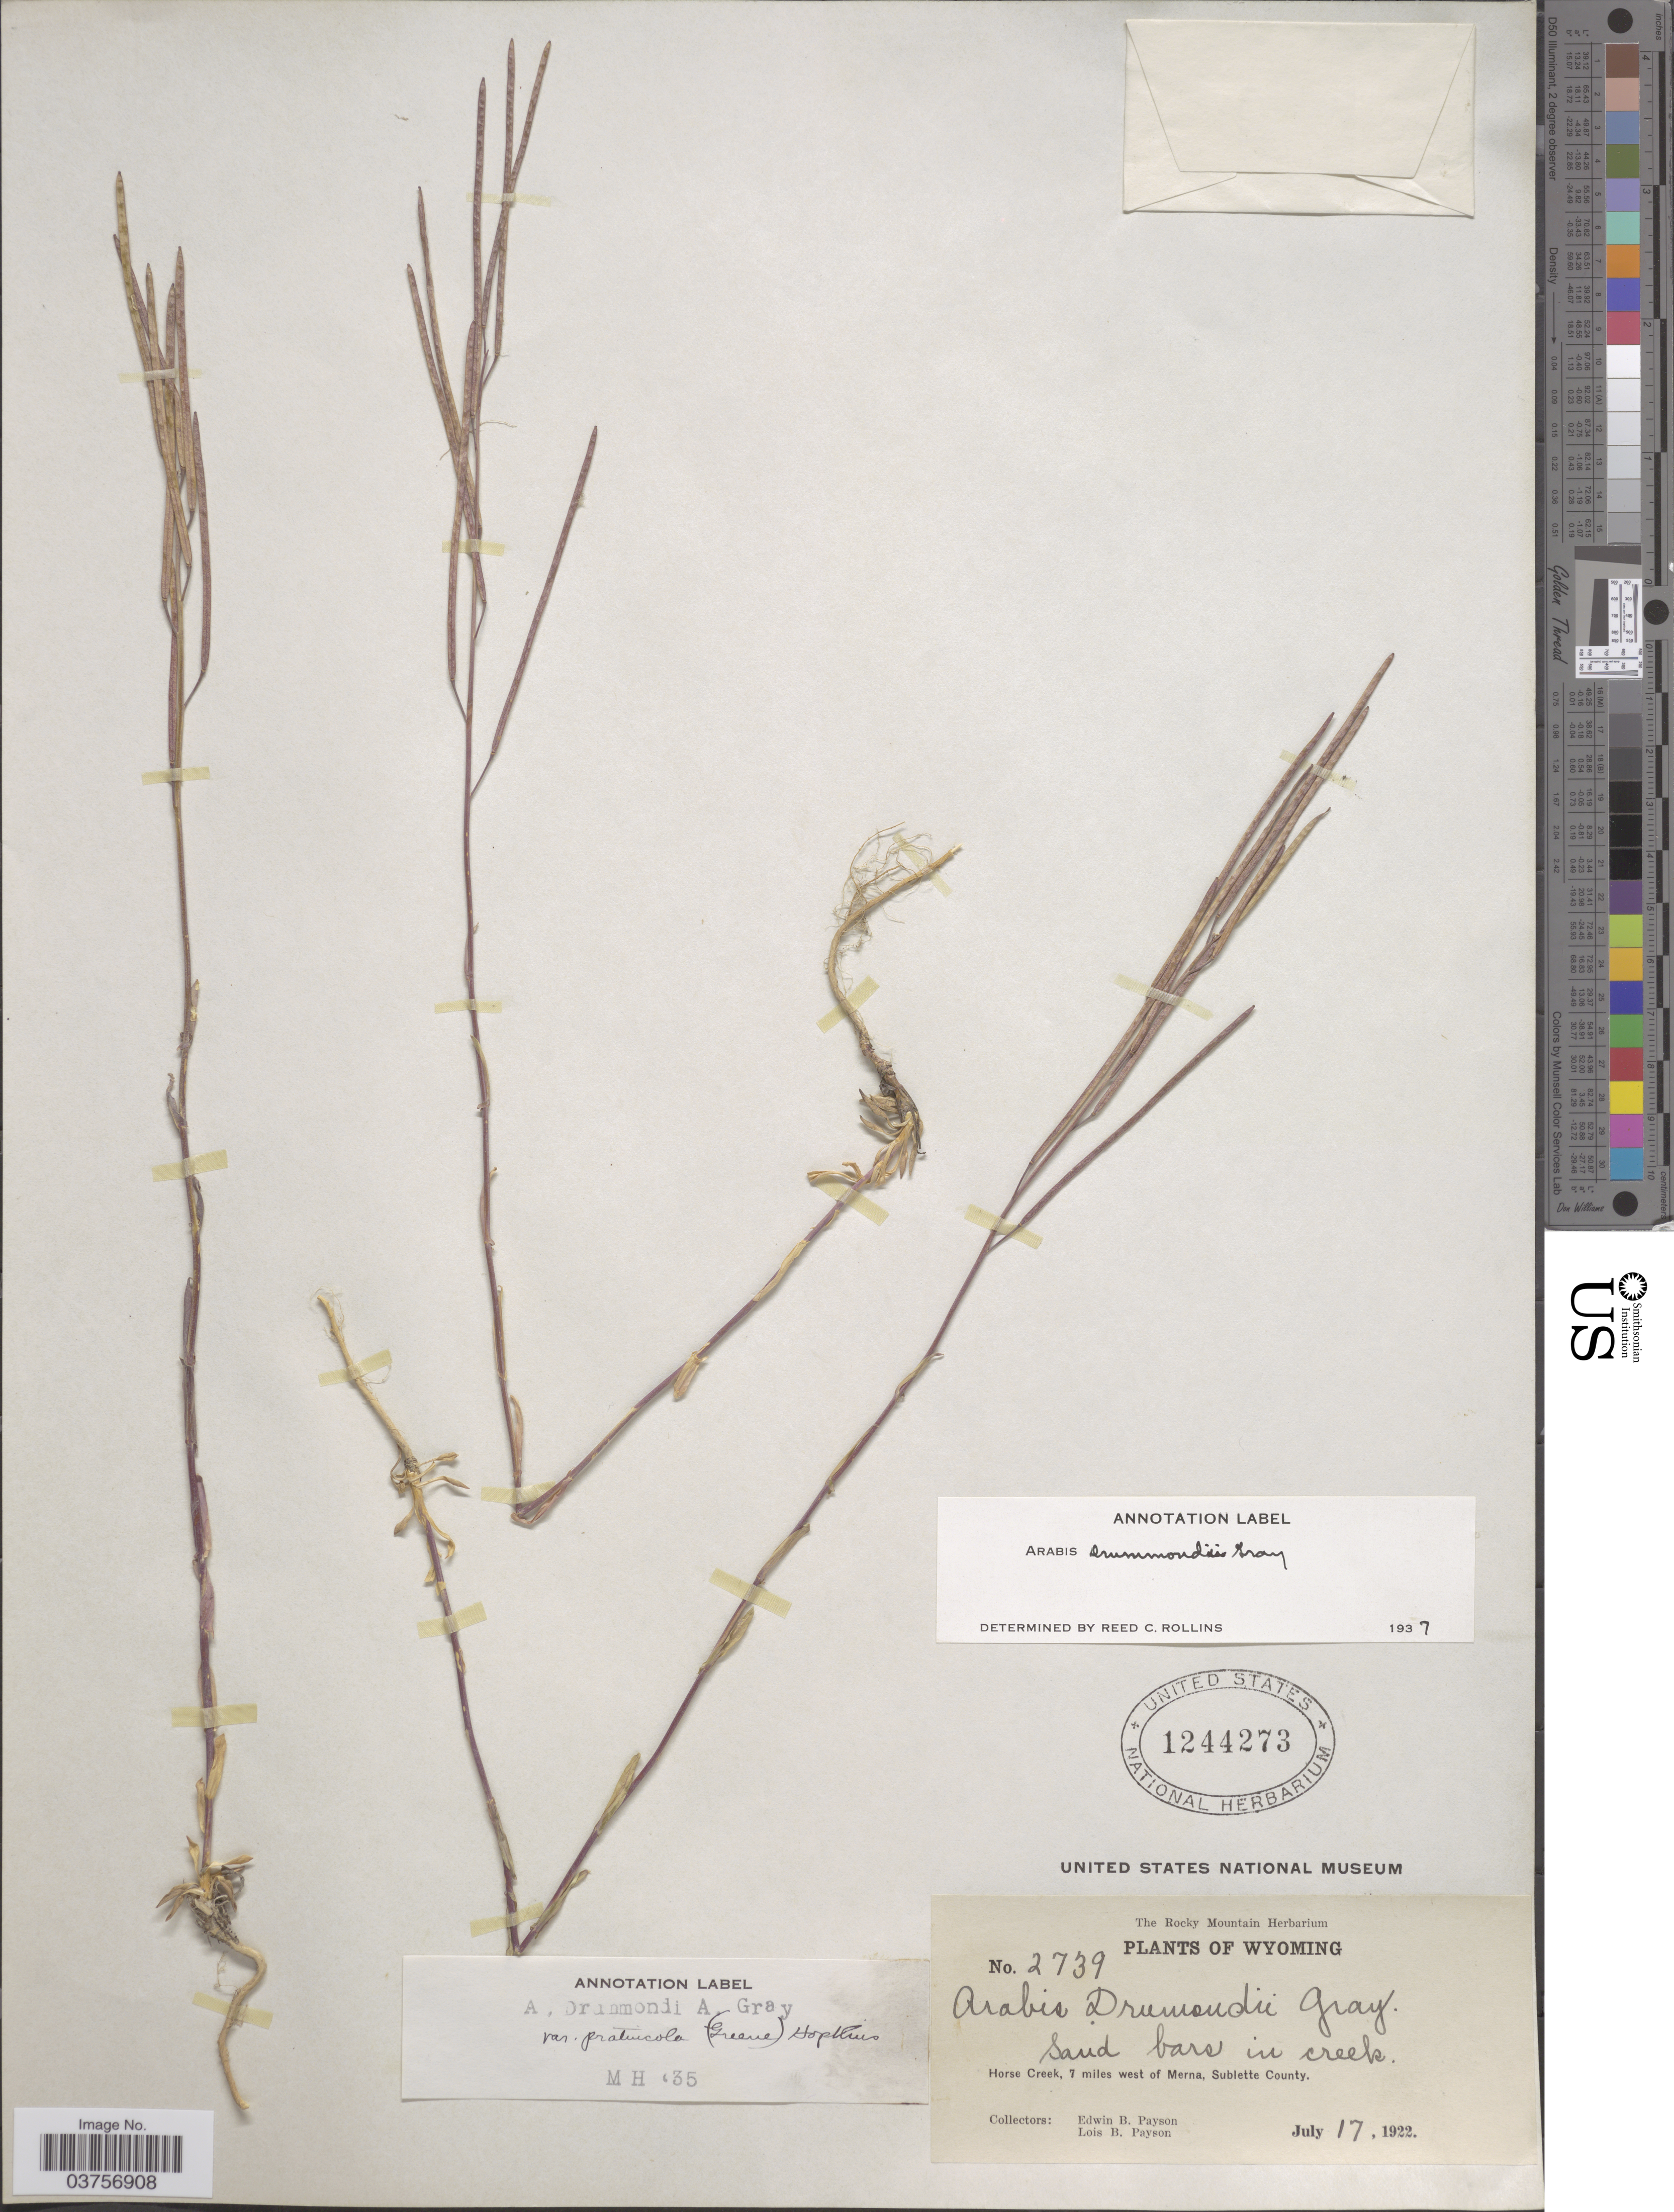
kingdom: Plantae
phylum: Tracheophyta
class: Magnoliopsida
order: Brassicales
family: Brassicaceae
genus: Arabis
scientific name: Arabis drummondii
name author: A. Gray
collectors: E. B. Payson & L. Payson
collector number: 2739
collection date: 1922-07-17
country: United States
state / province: Wyoming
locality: Sand bars in creek. Horse Creek, 7 miles west of Merna, Sublette County.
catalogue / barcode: US 1244273